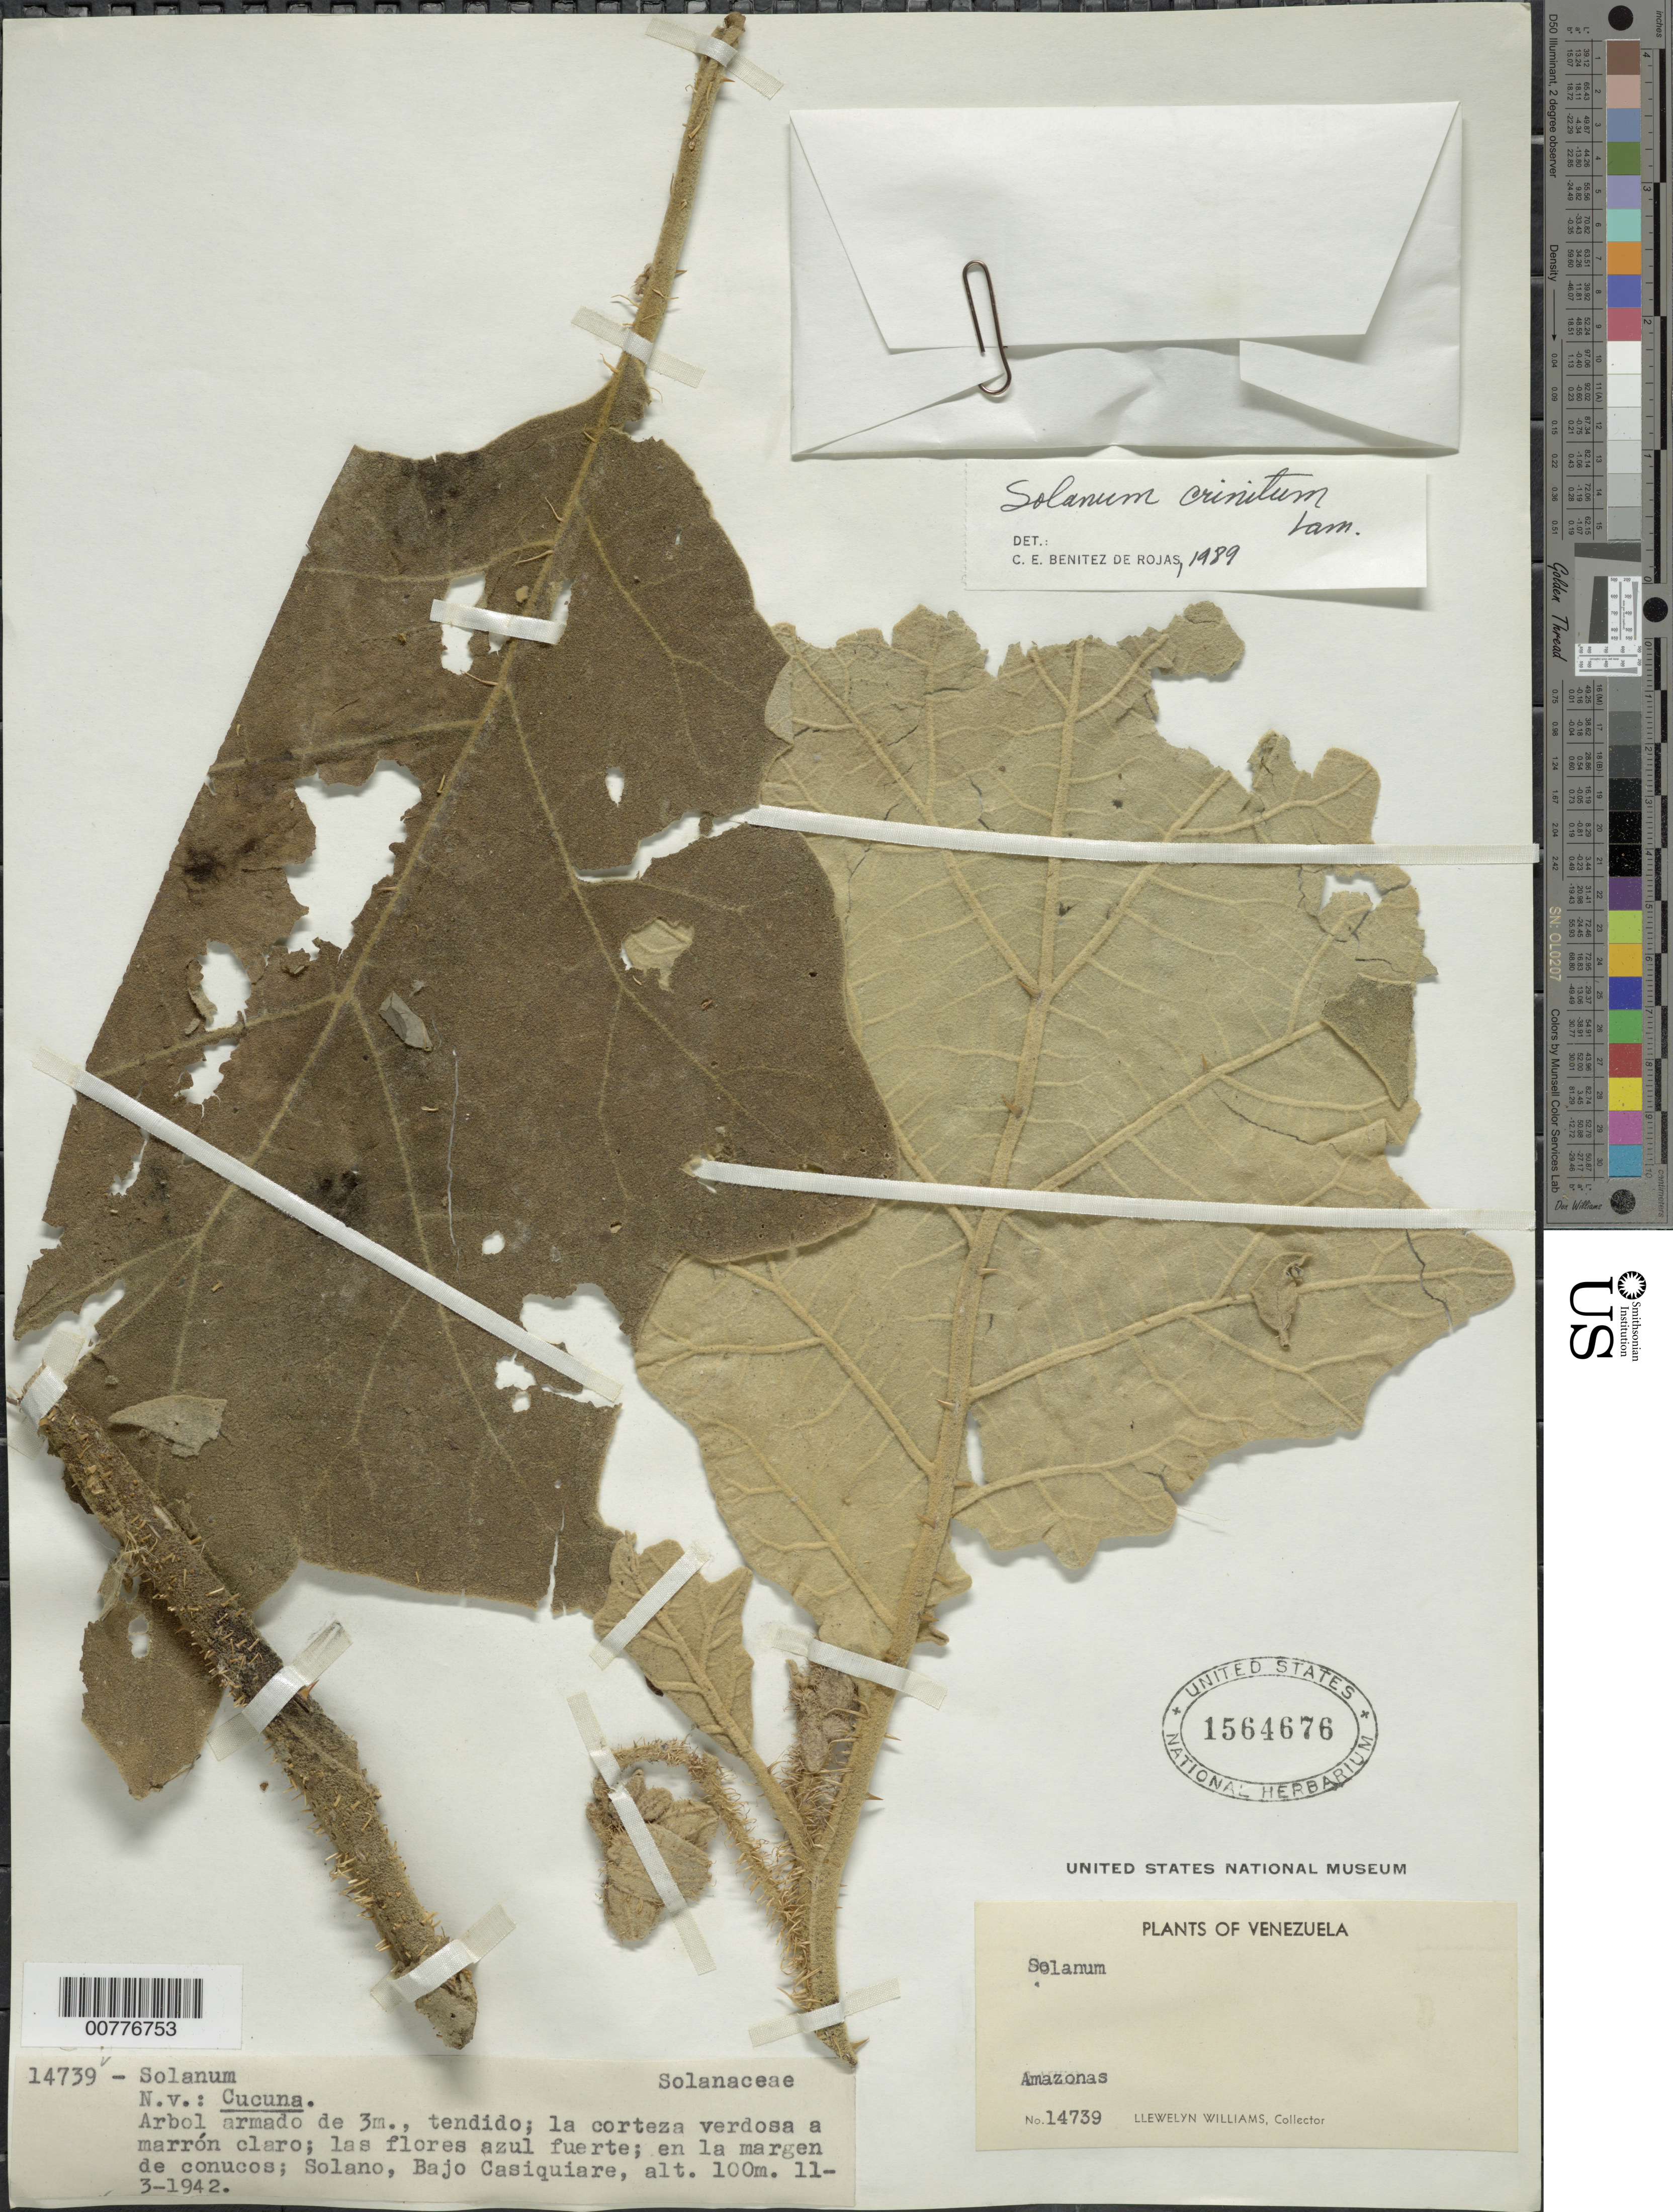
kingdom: Plantae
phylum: Tracheophyta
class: Magnoliopsida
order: Solanales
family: Solanaceae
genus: Solanum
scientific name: Solanum crinitum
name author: Lam.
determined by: Benítez, C. E.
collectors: L. Williams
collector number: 14739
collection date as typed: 3 Mar 1942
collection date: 1942-03-03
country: Venezuela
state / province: Amazonas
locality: Solano, Bajo Río Casiquiare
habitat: En la margen de conucos.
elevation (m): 100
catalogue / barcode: US 1564676